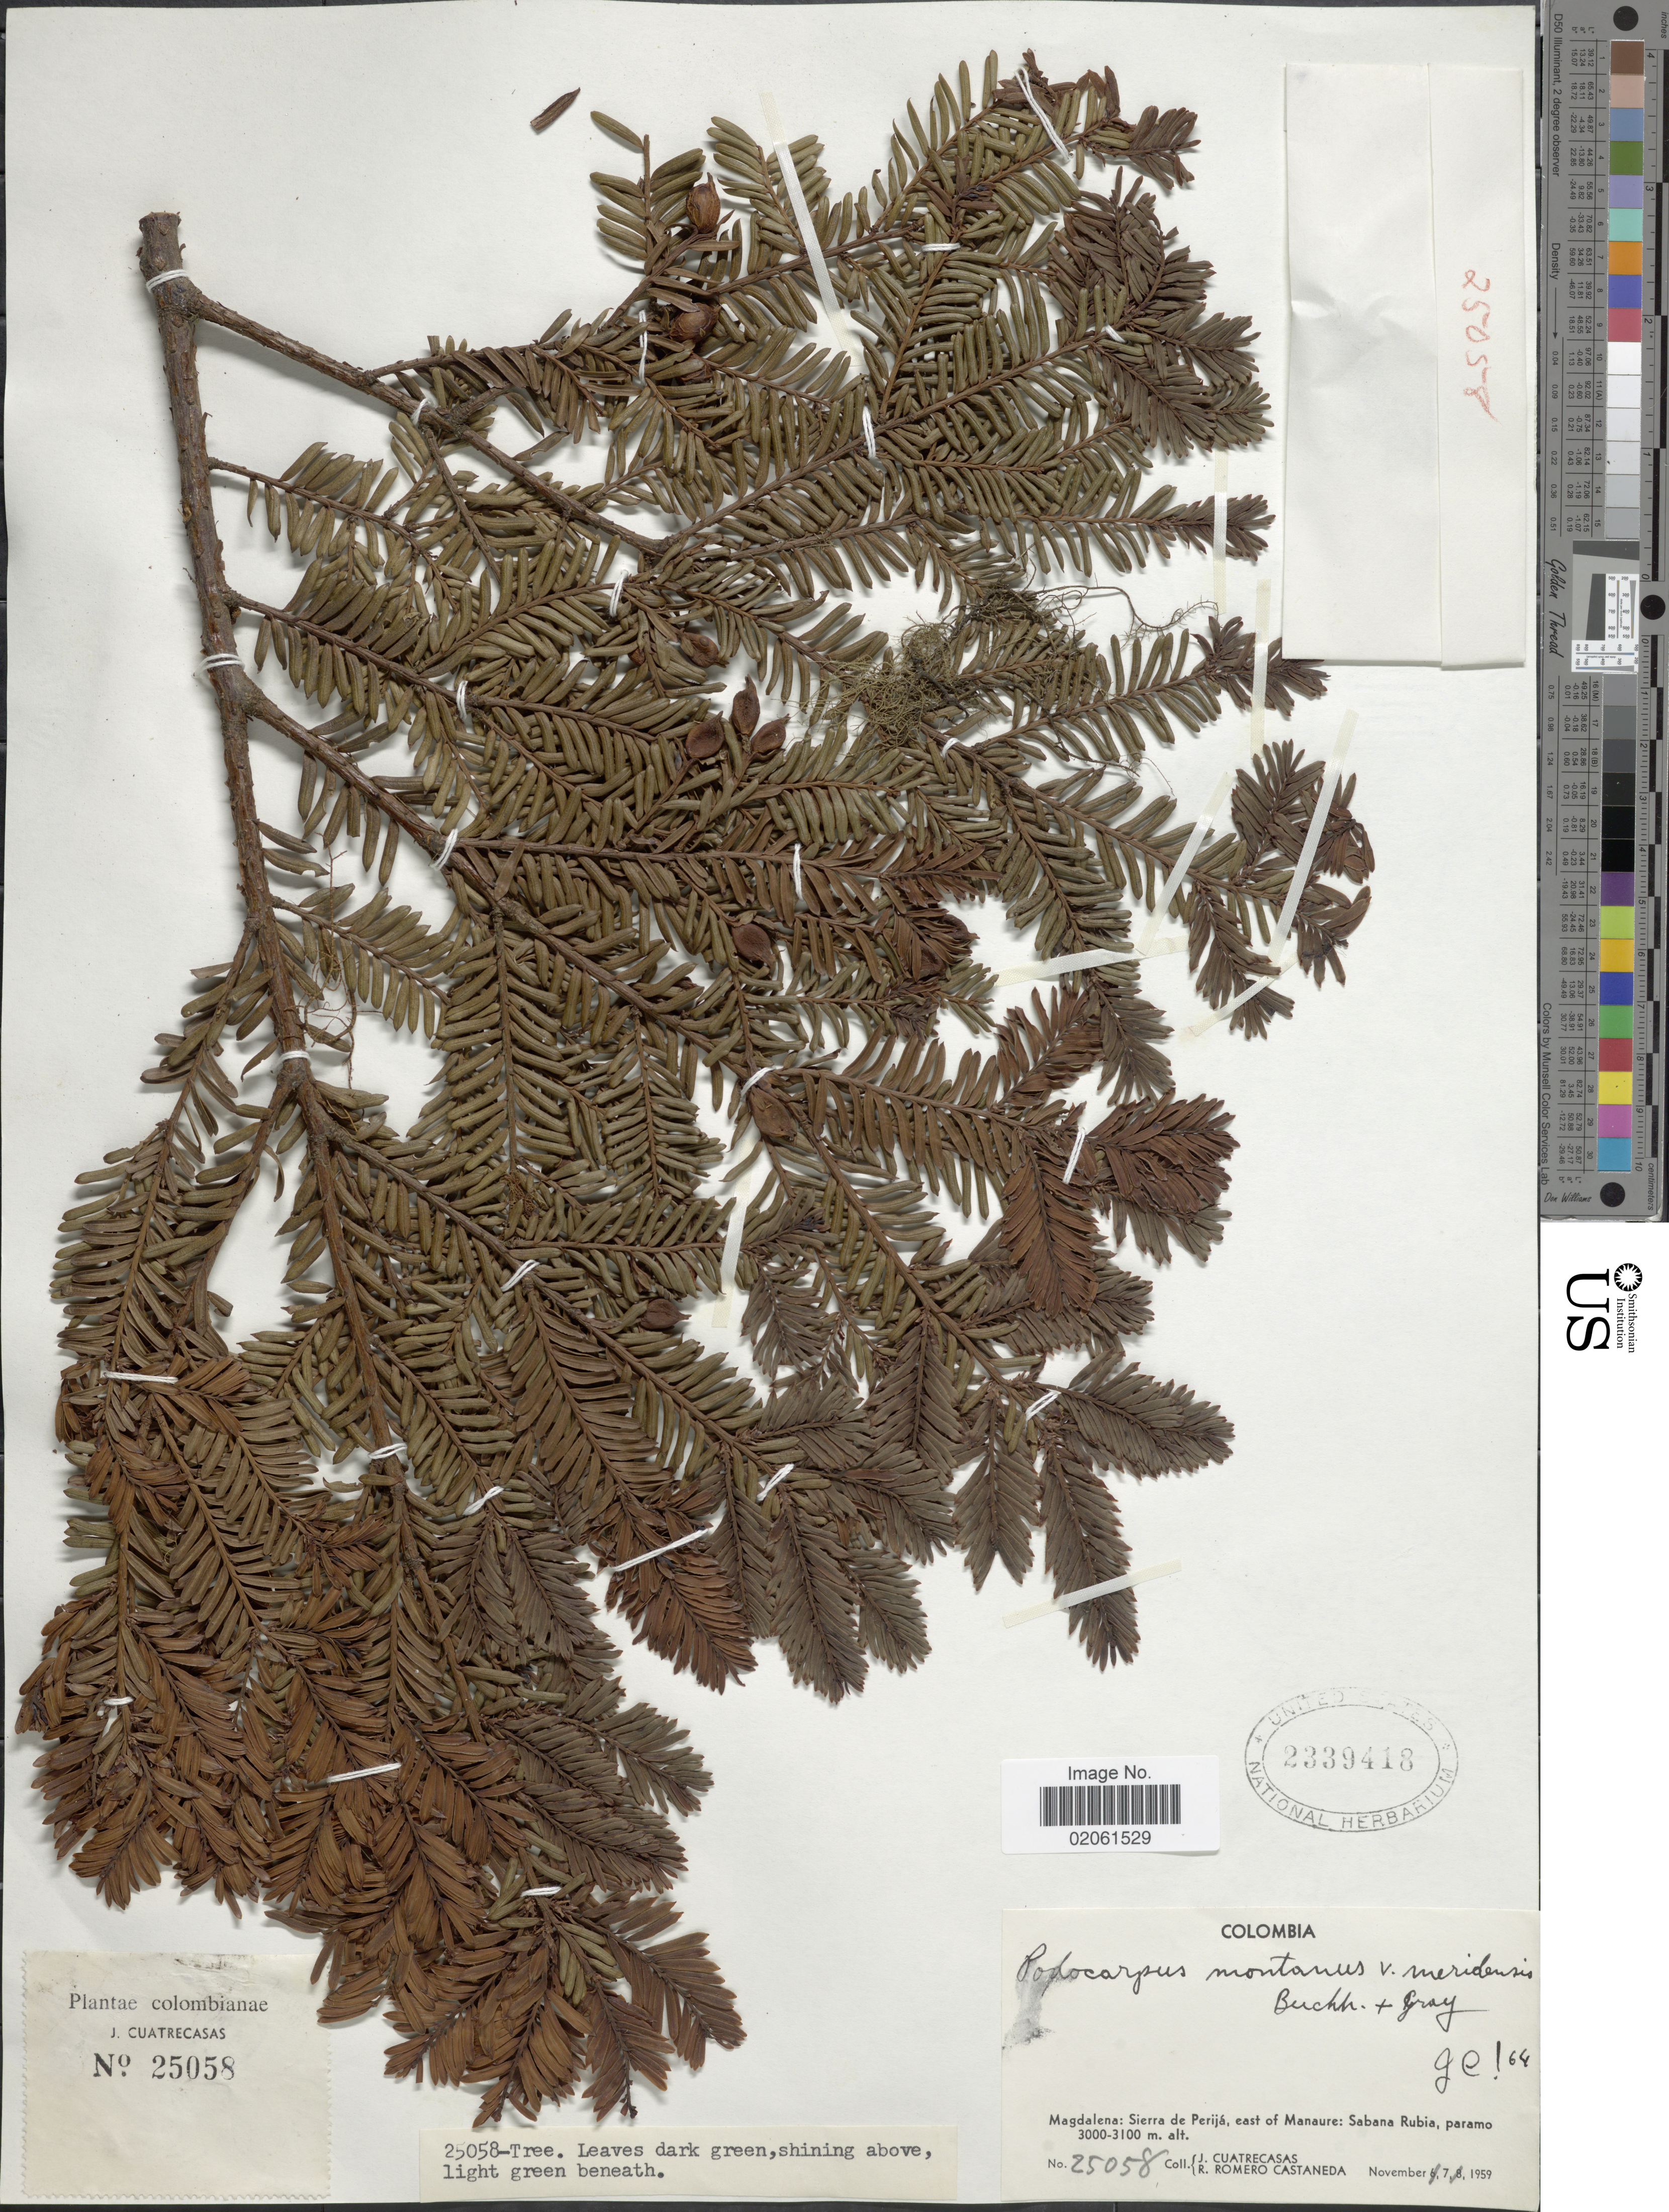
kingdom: Plantae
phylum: Tracheophyta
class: Pinopsida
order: Pinales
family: Podocarpaceae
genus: Podocarpus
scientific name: Podocarpus montanus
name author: (Humb. & Bonpl. ex Willd.) Lodd. ex Endl.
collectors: J. Cuatrecasas & R. Romero Castañeda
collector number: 25058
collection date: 1959-11-07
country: Colombia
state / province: Magdalena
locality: Magdalena: Sierra de Perija, east of Manaure: Sabana Rubioa, paramo.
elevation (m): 3000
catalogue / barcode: US 2339418